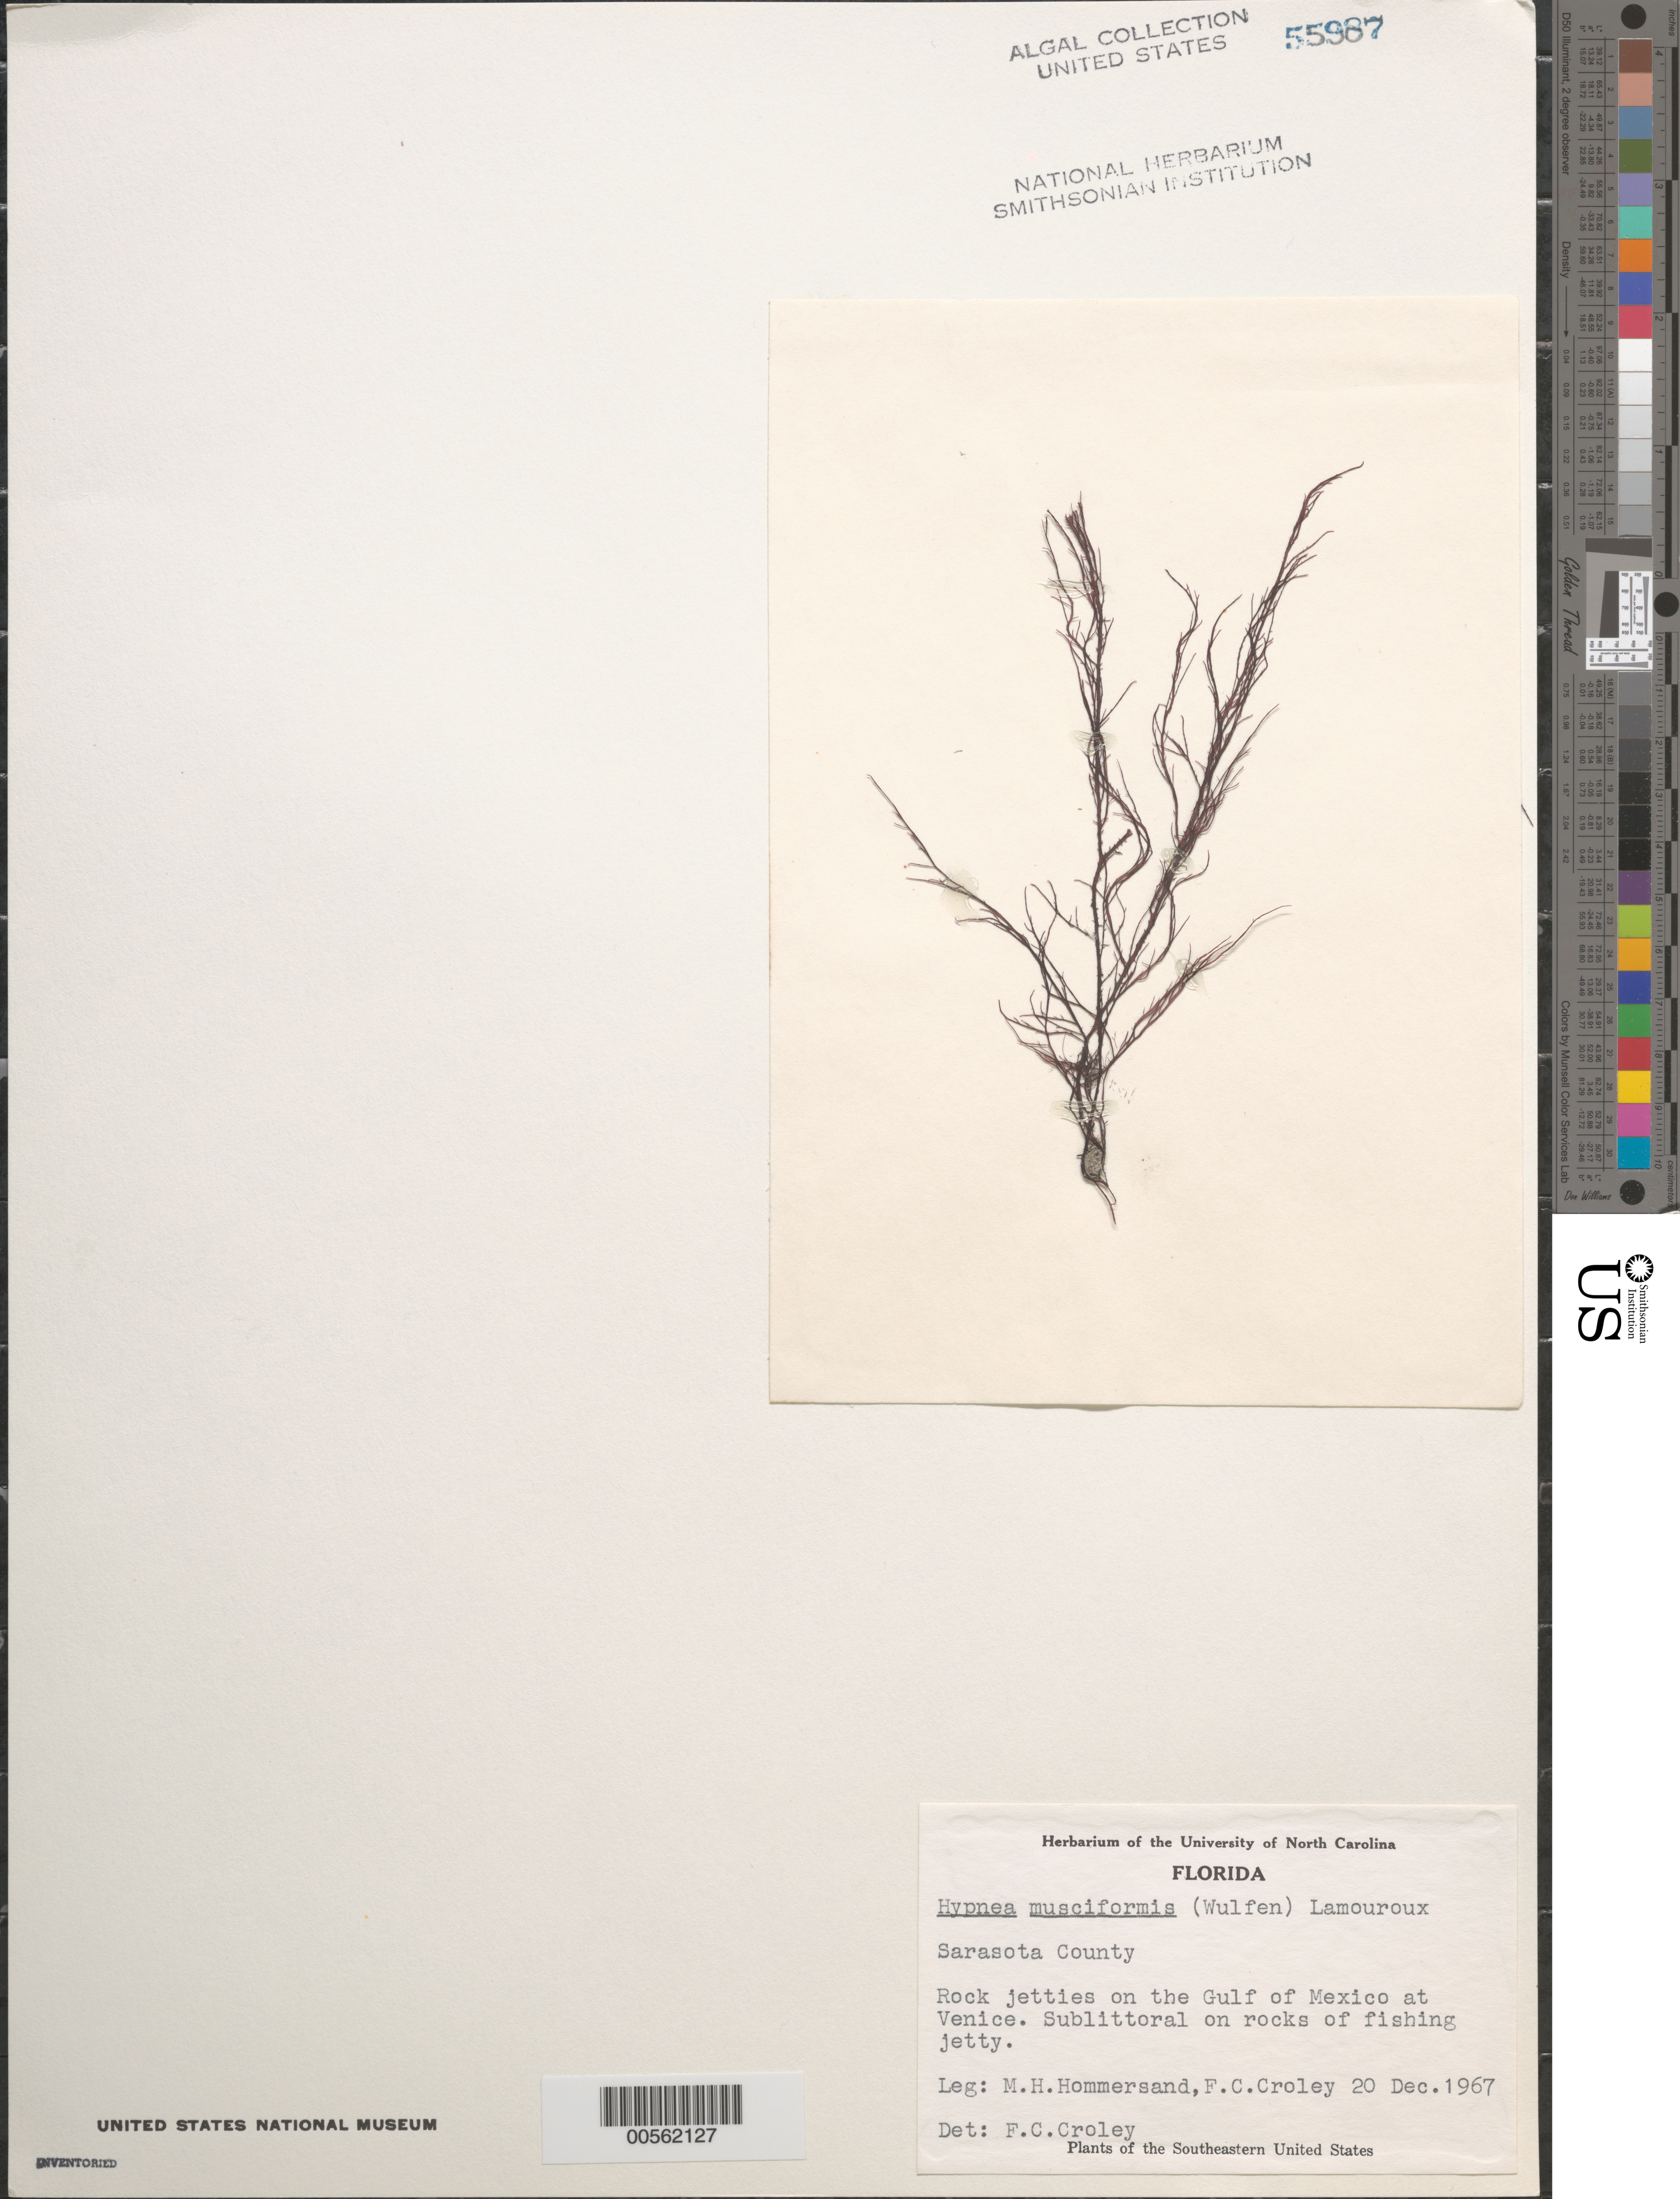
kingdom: Plantae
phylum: Rhodophyta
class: Florideophyceae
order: Gigartinales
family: Cystocloniaceae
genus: Hypnea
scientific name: Hypnea musciformis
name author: (Wulfen) J.V.Lamouroux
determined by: Croley, F. C.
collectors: M. H. Hommersand & F. C. Croley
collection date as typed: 20 Dec 1967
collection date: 1967-12-20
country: United States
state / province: Florida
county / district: Sarasota County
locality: Venice, Gulf of Mexico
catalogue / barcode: US 55987